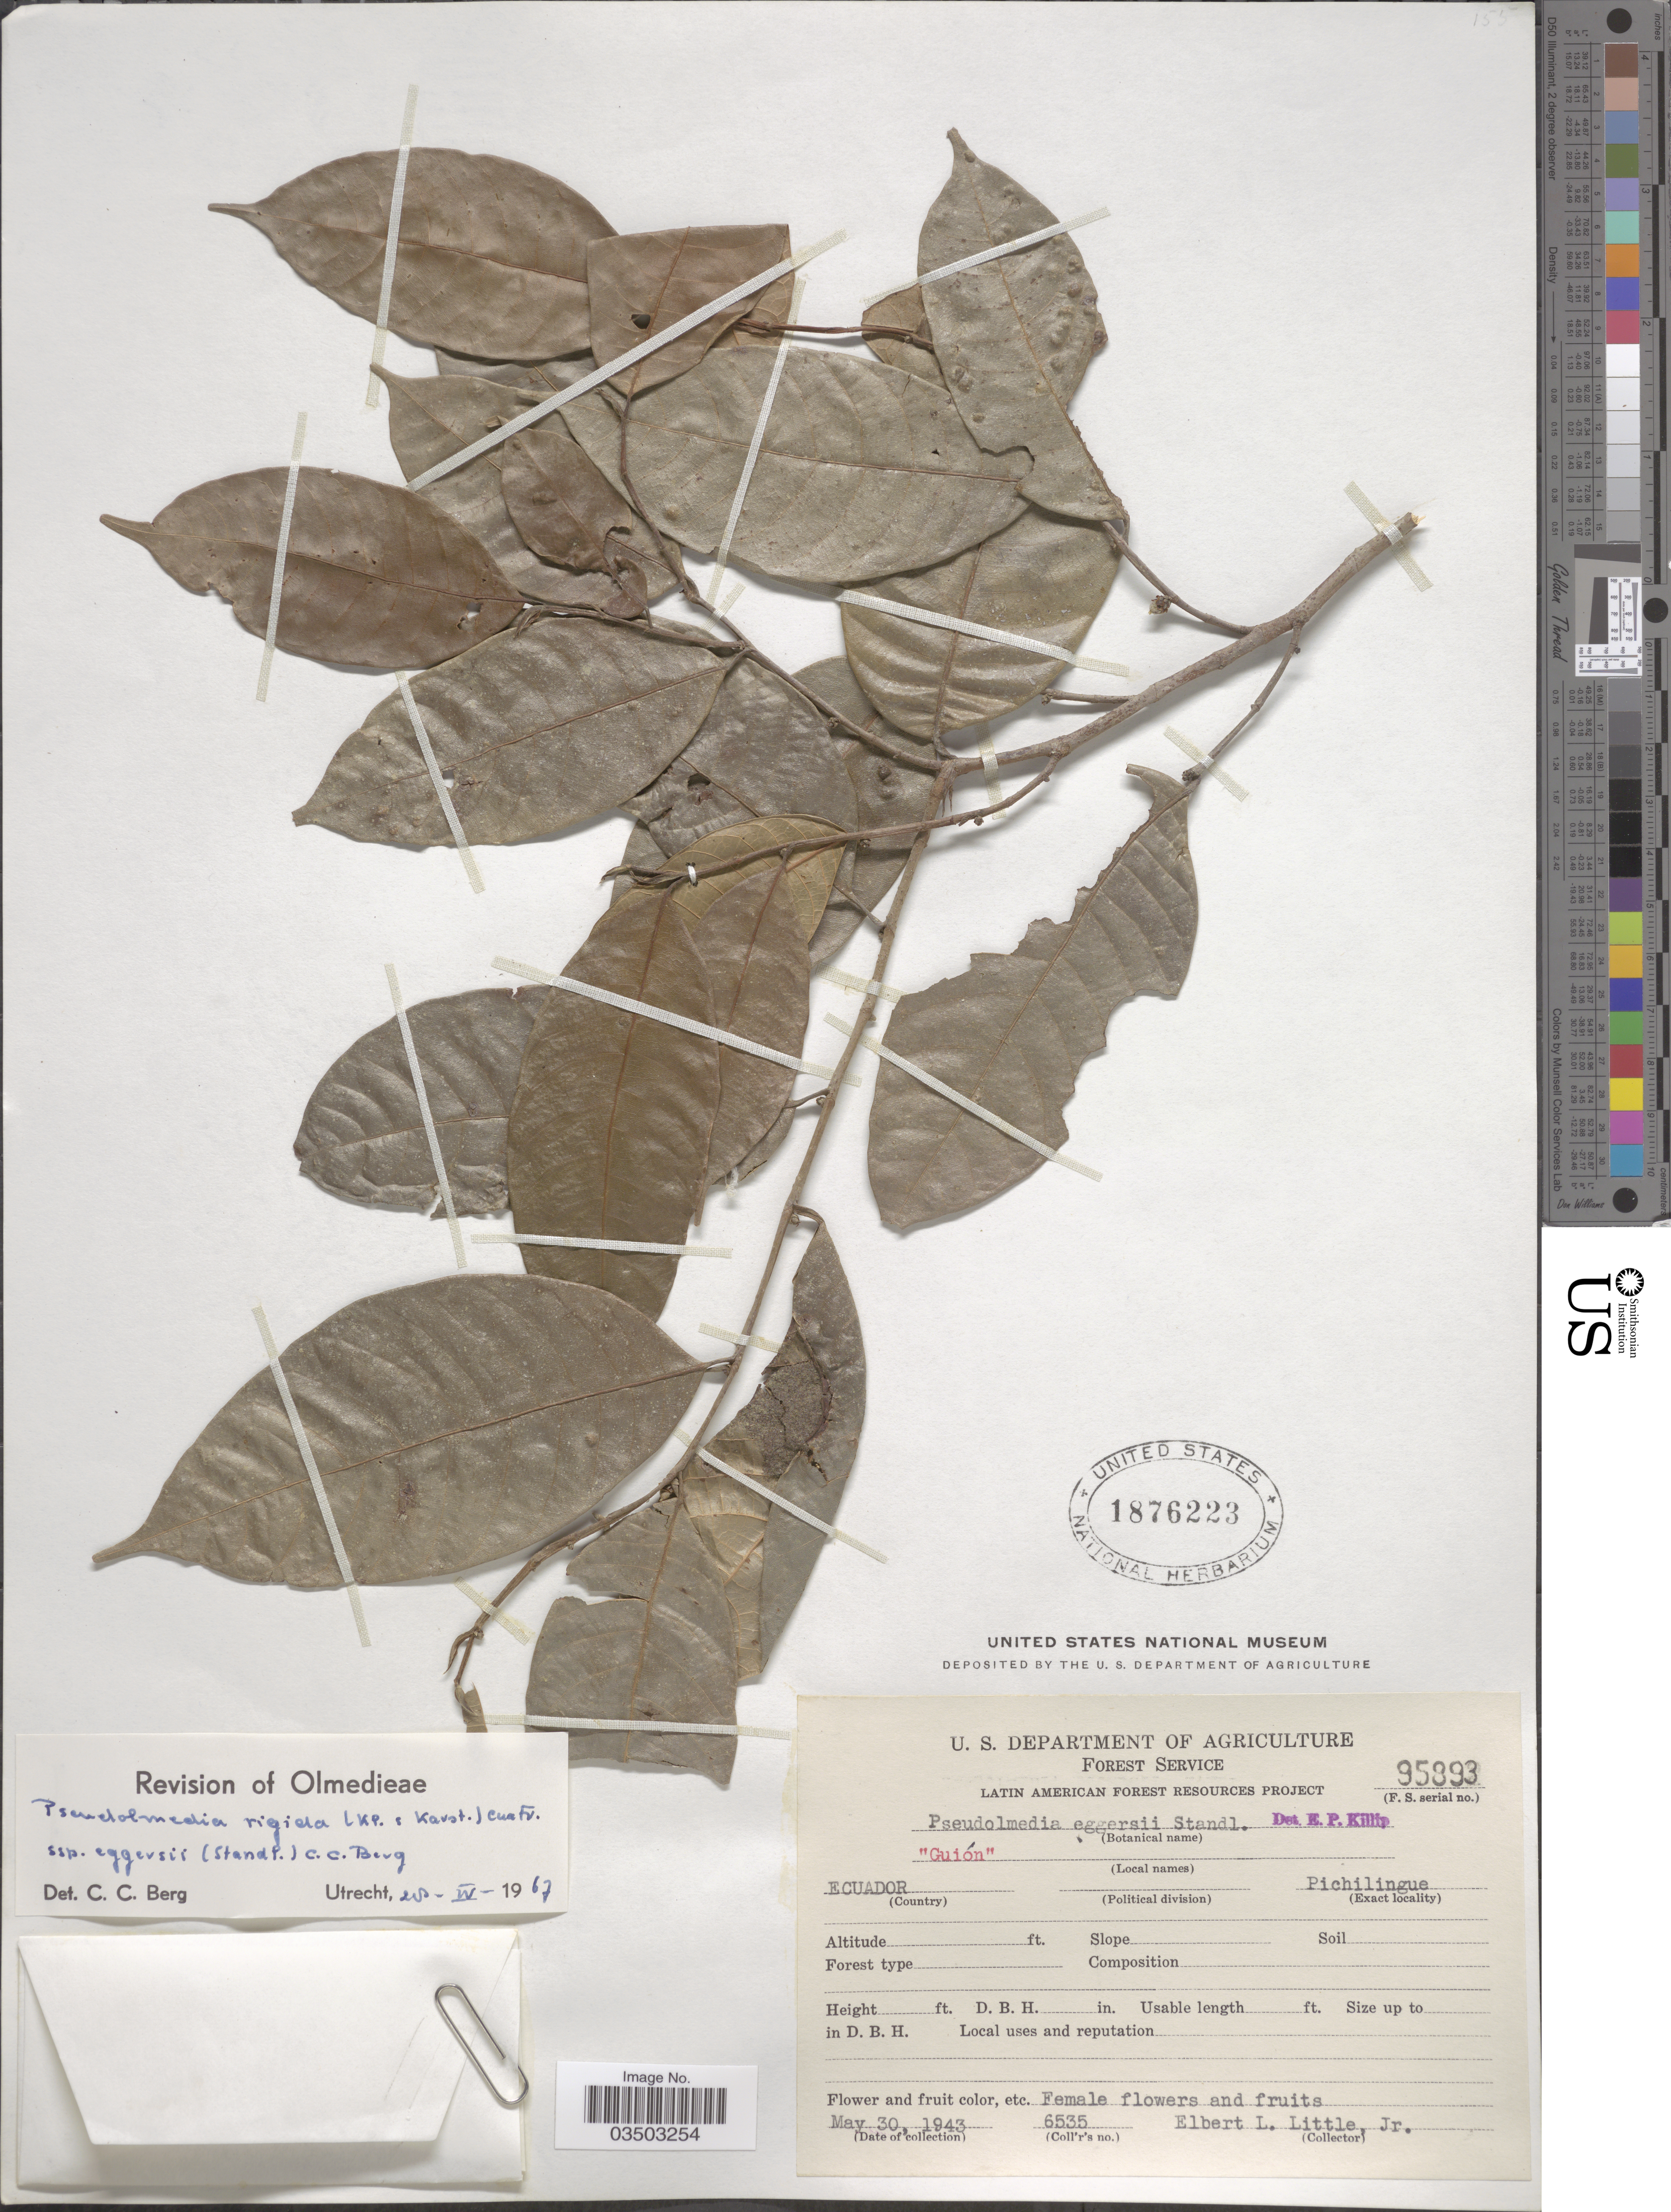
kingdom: Plantae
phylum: Tracheophyta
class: Magnoliopsida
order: Rosales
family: Moraceae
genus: Pseudolmedia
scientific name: Pseudolmedia rigida subsp. eggersii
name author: (Standl.) C.C. Berg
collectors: E. L. Little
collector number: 6535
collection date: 1943-05-30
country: Ecuador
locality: Pichilingue.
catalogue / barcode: US 1876223